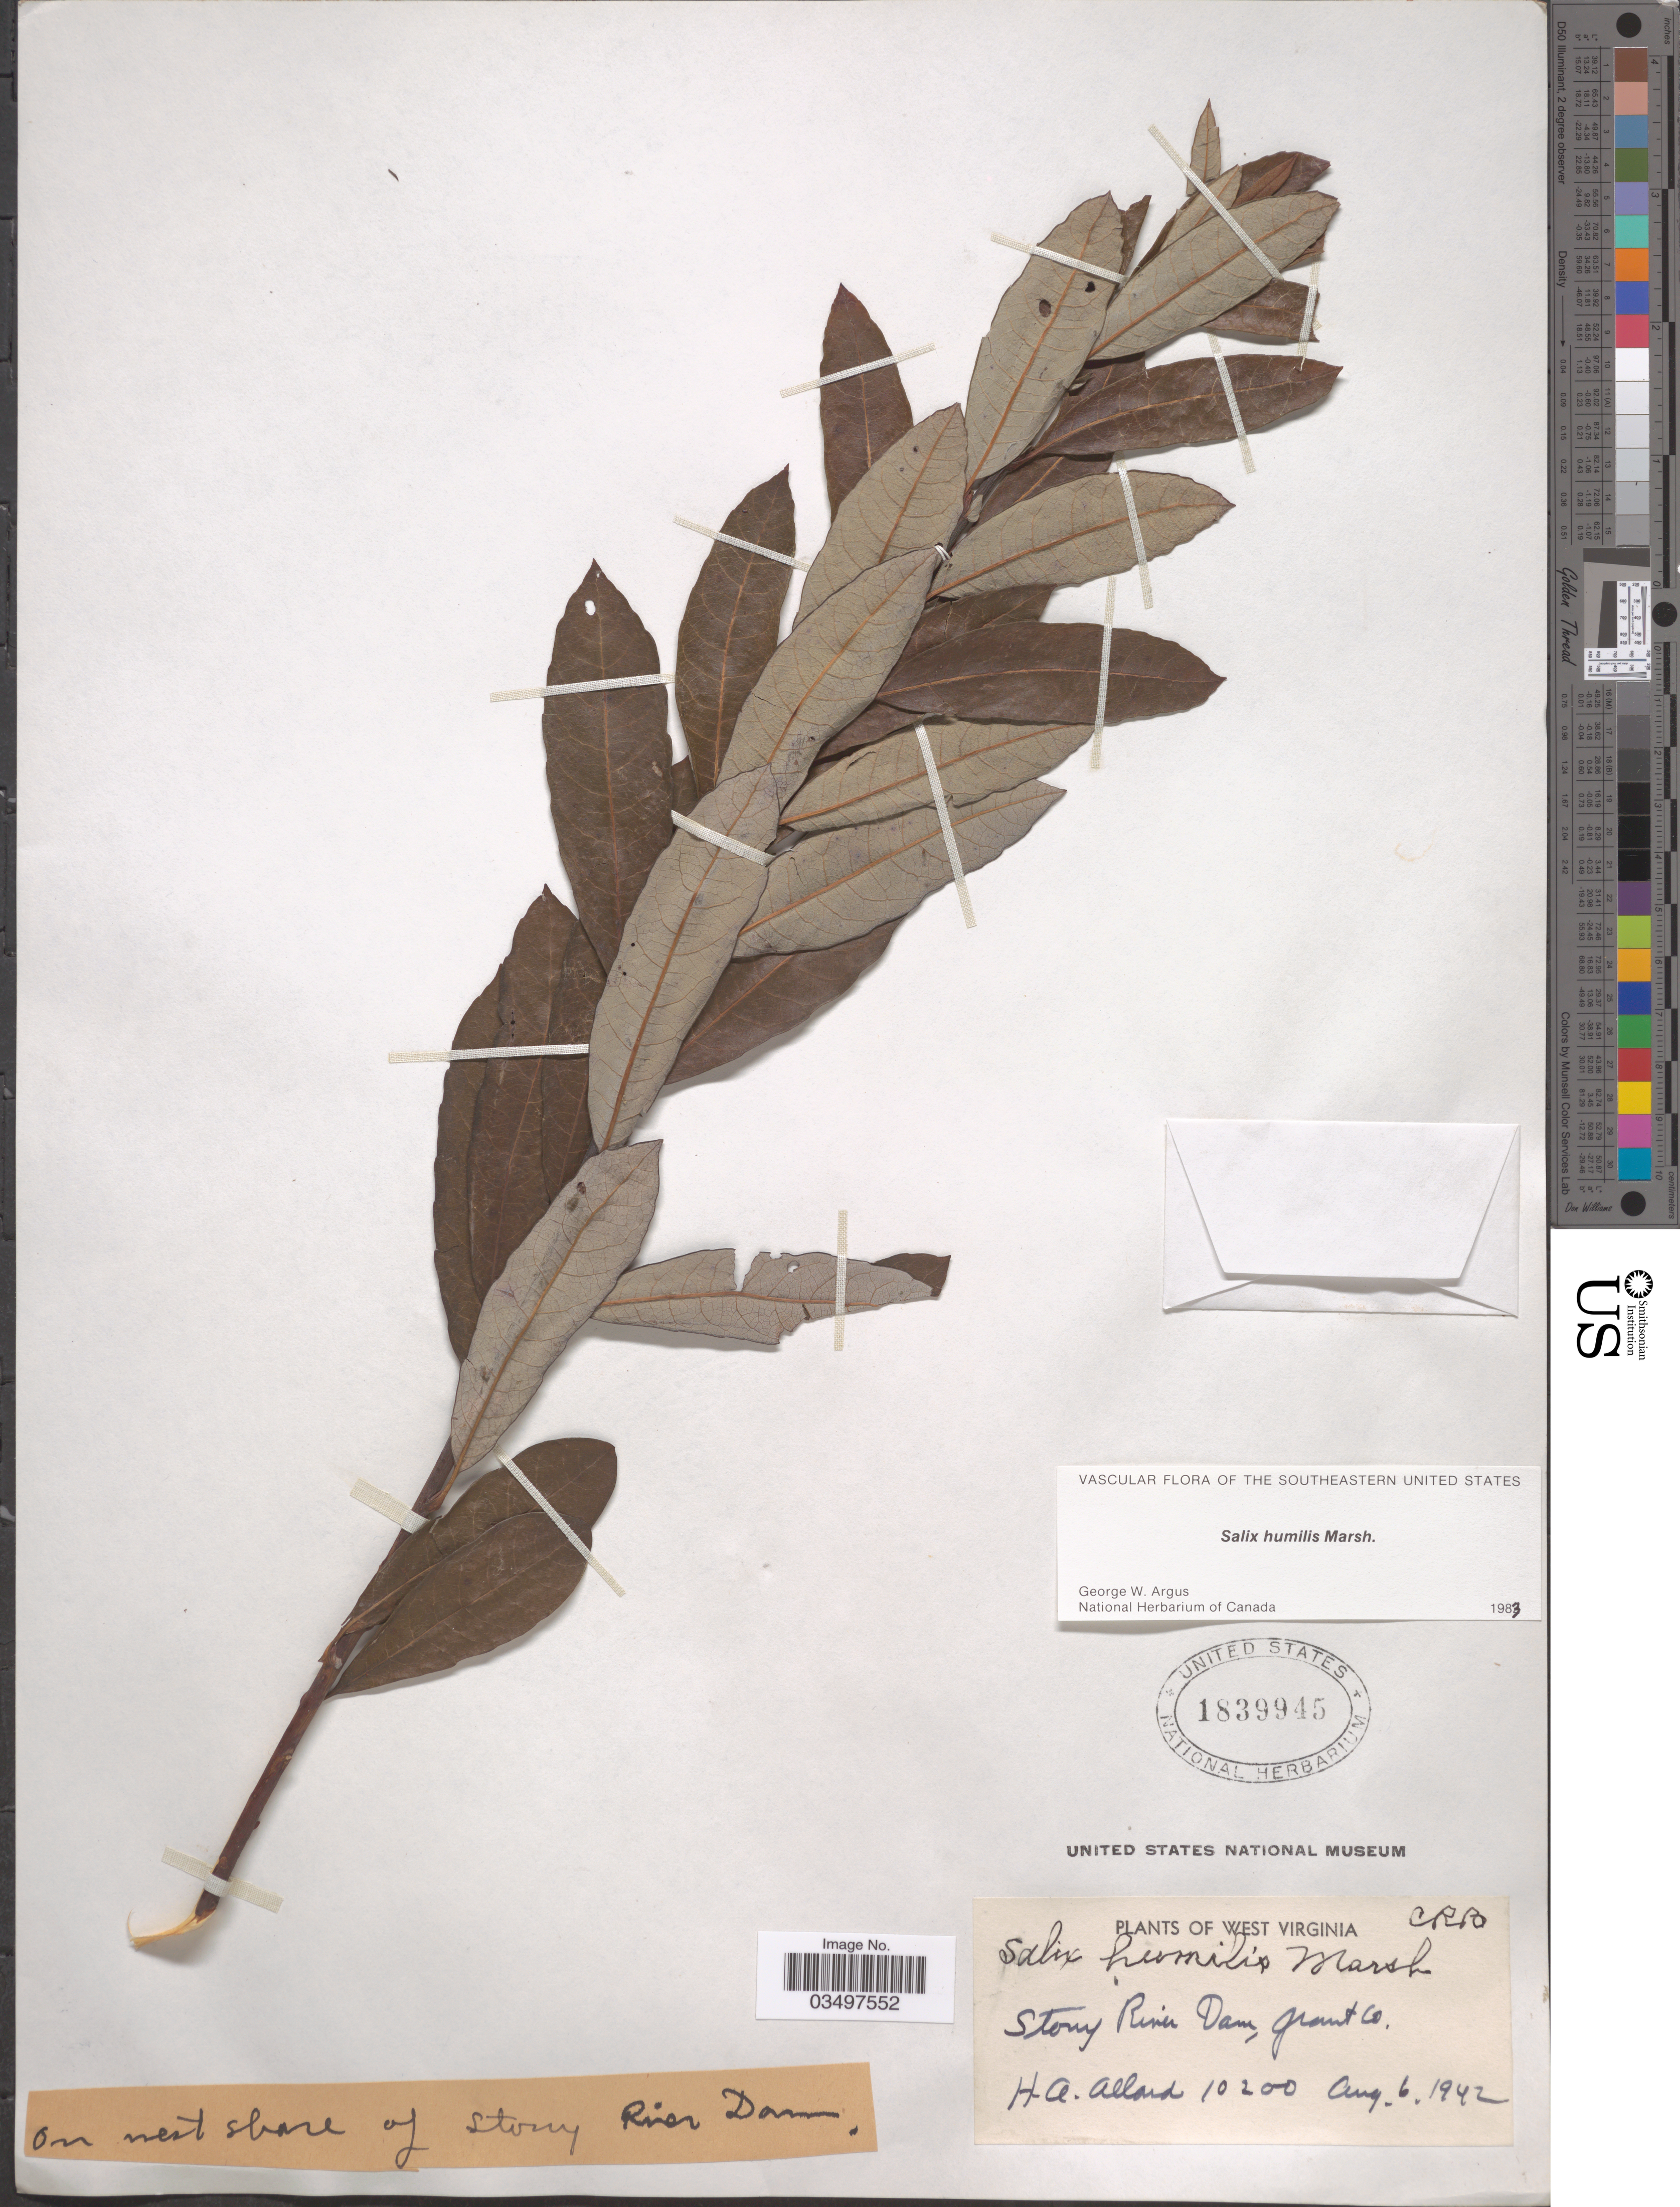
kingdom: Plantae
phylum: Tracheophyta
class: Magnoliopsida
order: Malpighiales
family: Salicaceae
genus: Salix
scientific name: Salix humilis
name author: Marshall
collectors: H. A. Allard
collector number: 10200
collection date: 1942-08-06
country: United States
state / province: West Virginia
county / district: Grant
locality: On west shore of Stony River Dam, Grant Co.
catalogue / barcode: US 1839945